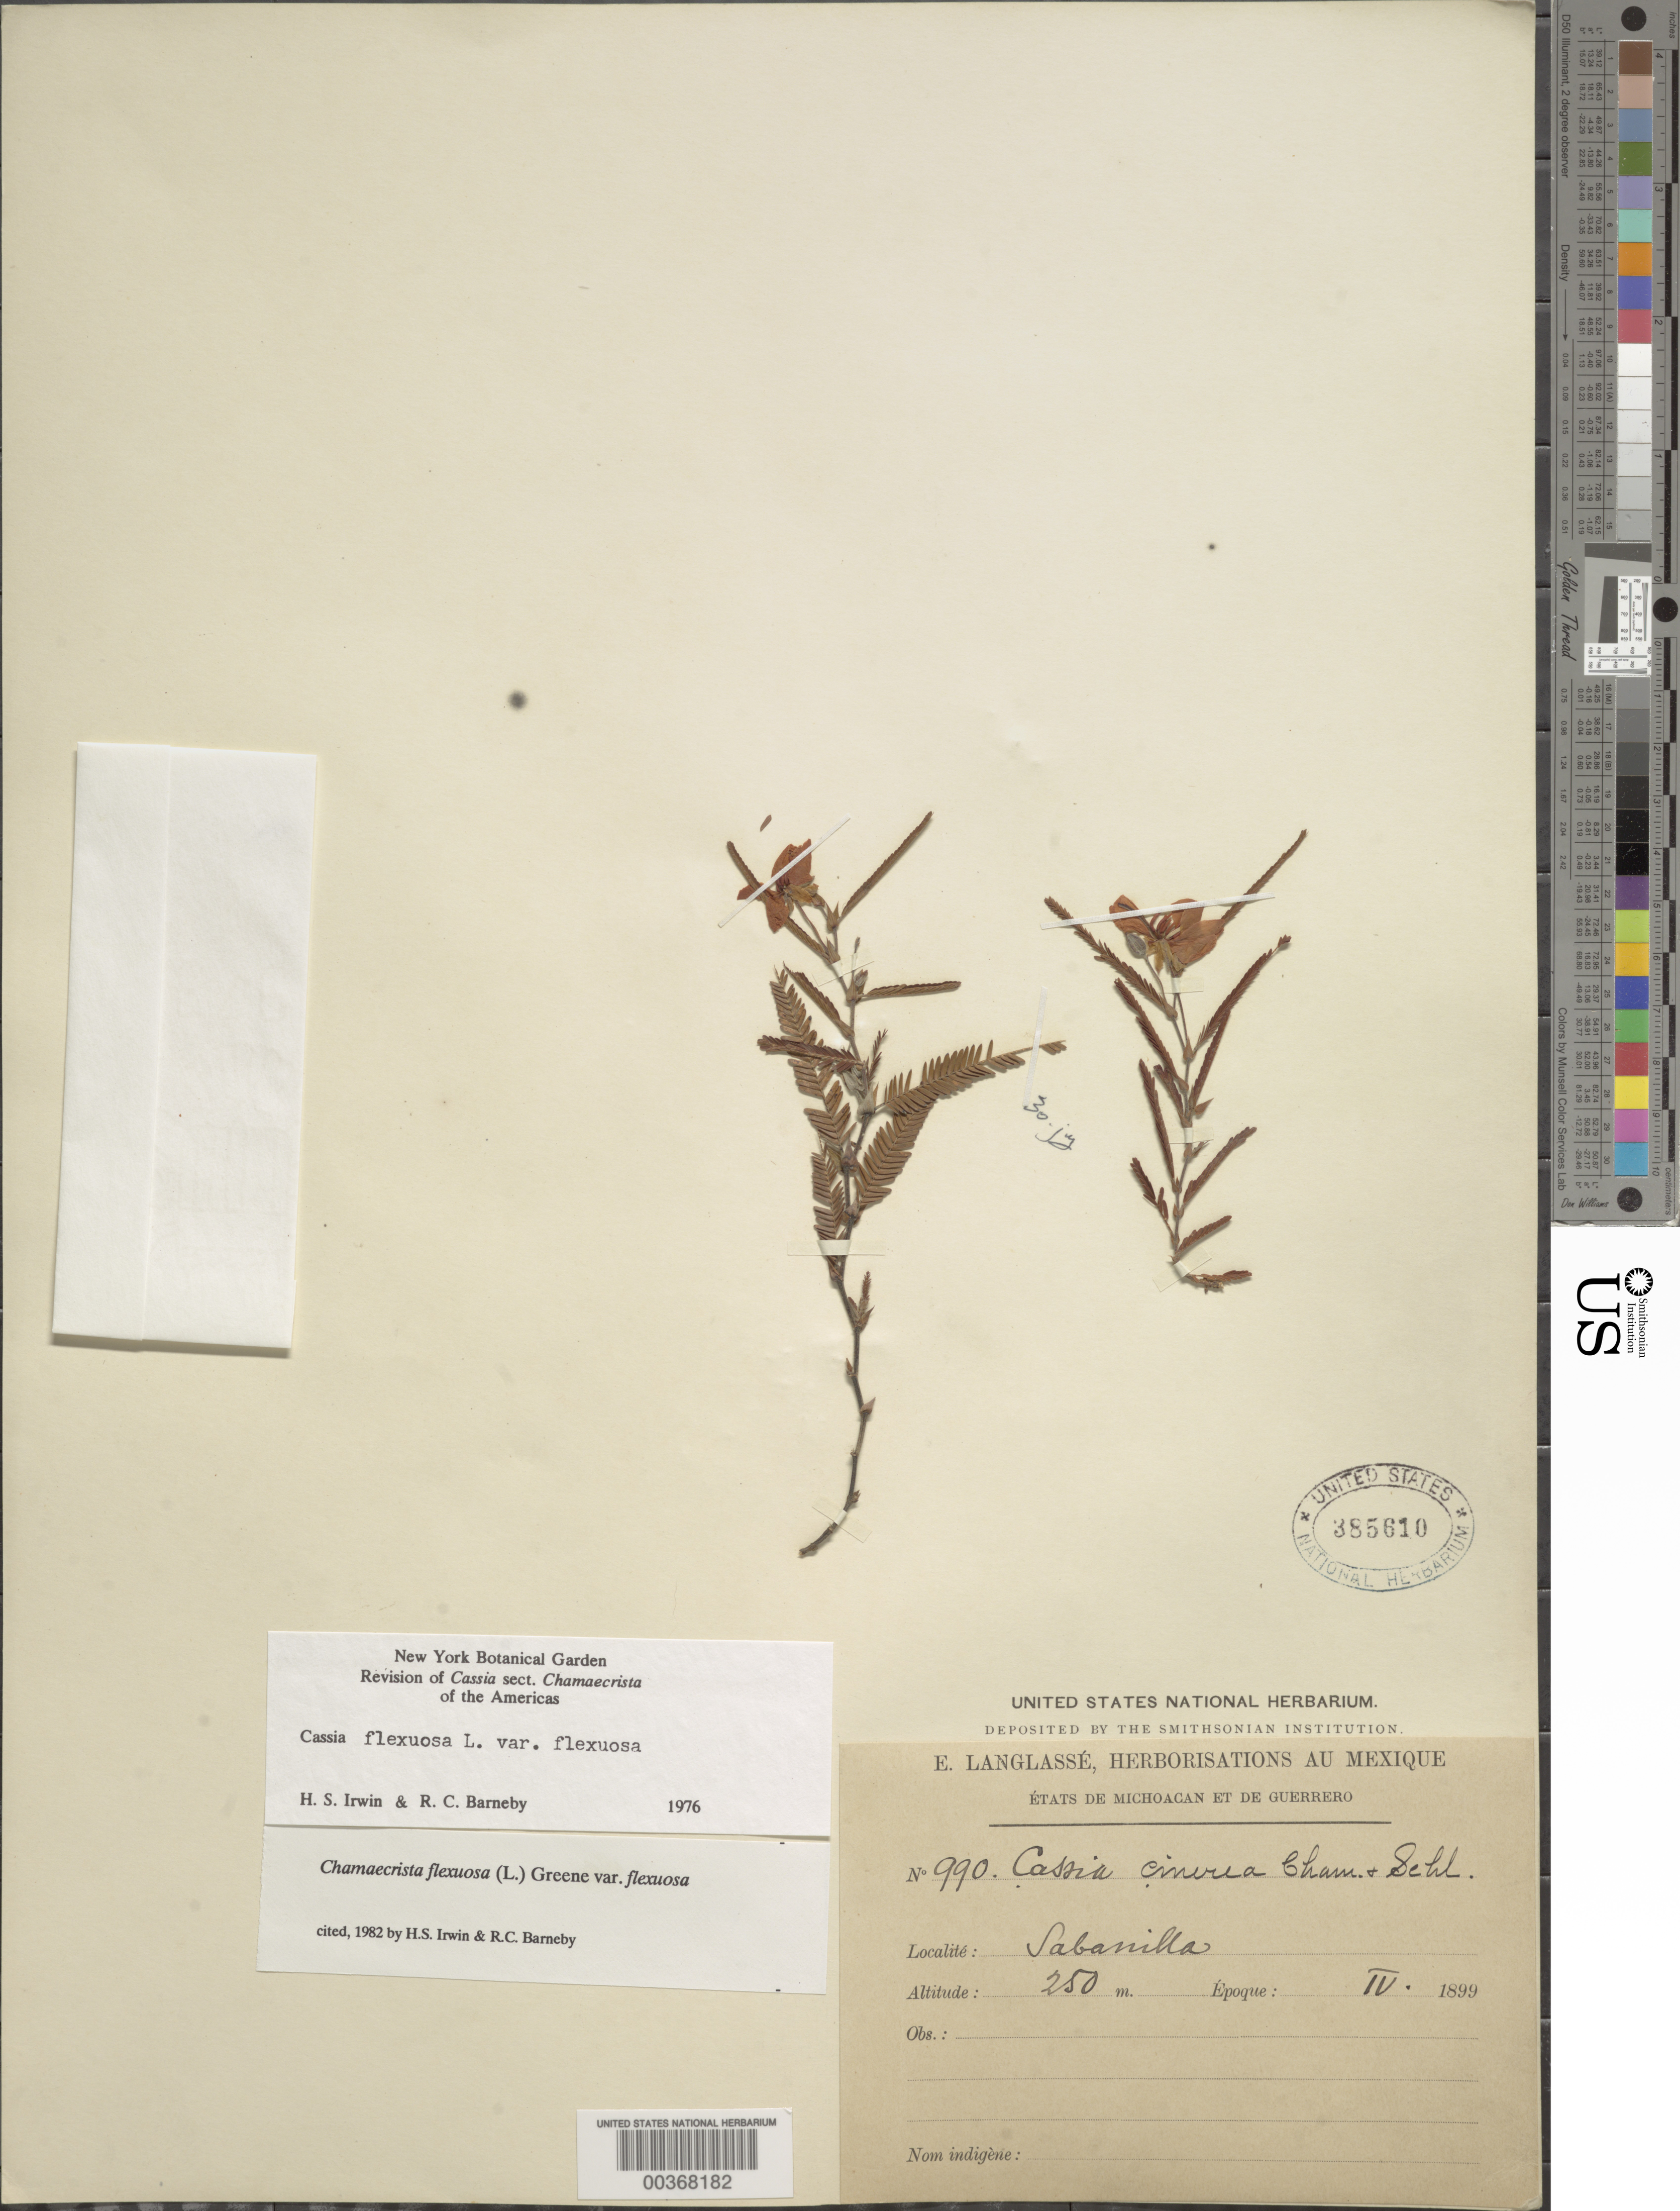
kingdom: Plantae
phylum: Tracheophyta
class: Magnoliopsida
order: Fabales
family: Fabaceae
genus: Chamaecrista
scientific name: Chamaecrista flexuosa var. flexuosa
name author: (L.) Greene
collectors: E. Langlassé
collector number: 990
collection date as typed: Apr 1899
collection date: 1899-04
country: Mexico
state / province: Guerrero / Michoacán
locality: Sabavilla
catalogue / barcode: US 385610